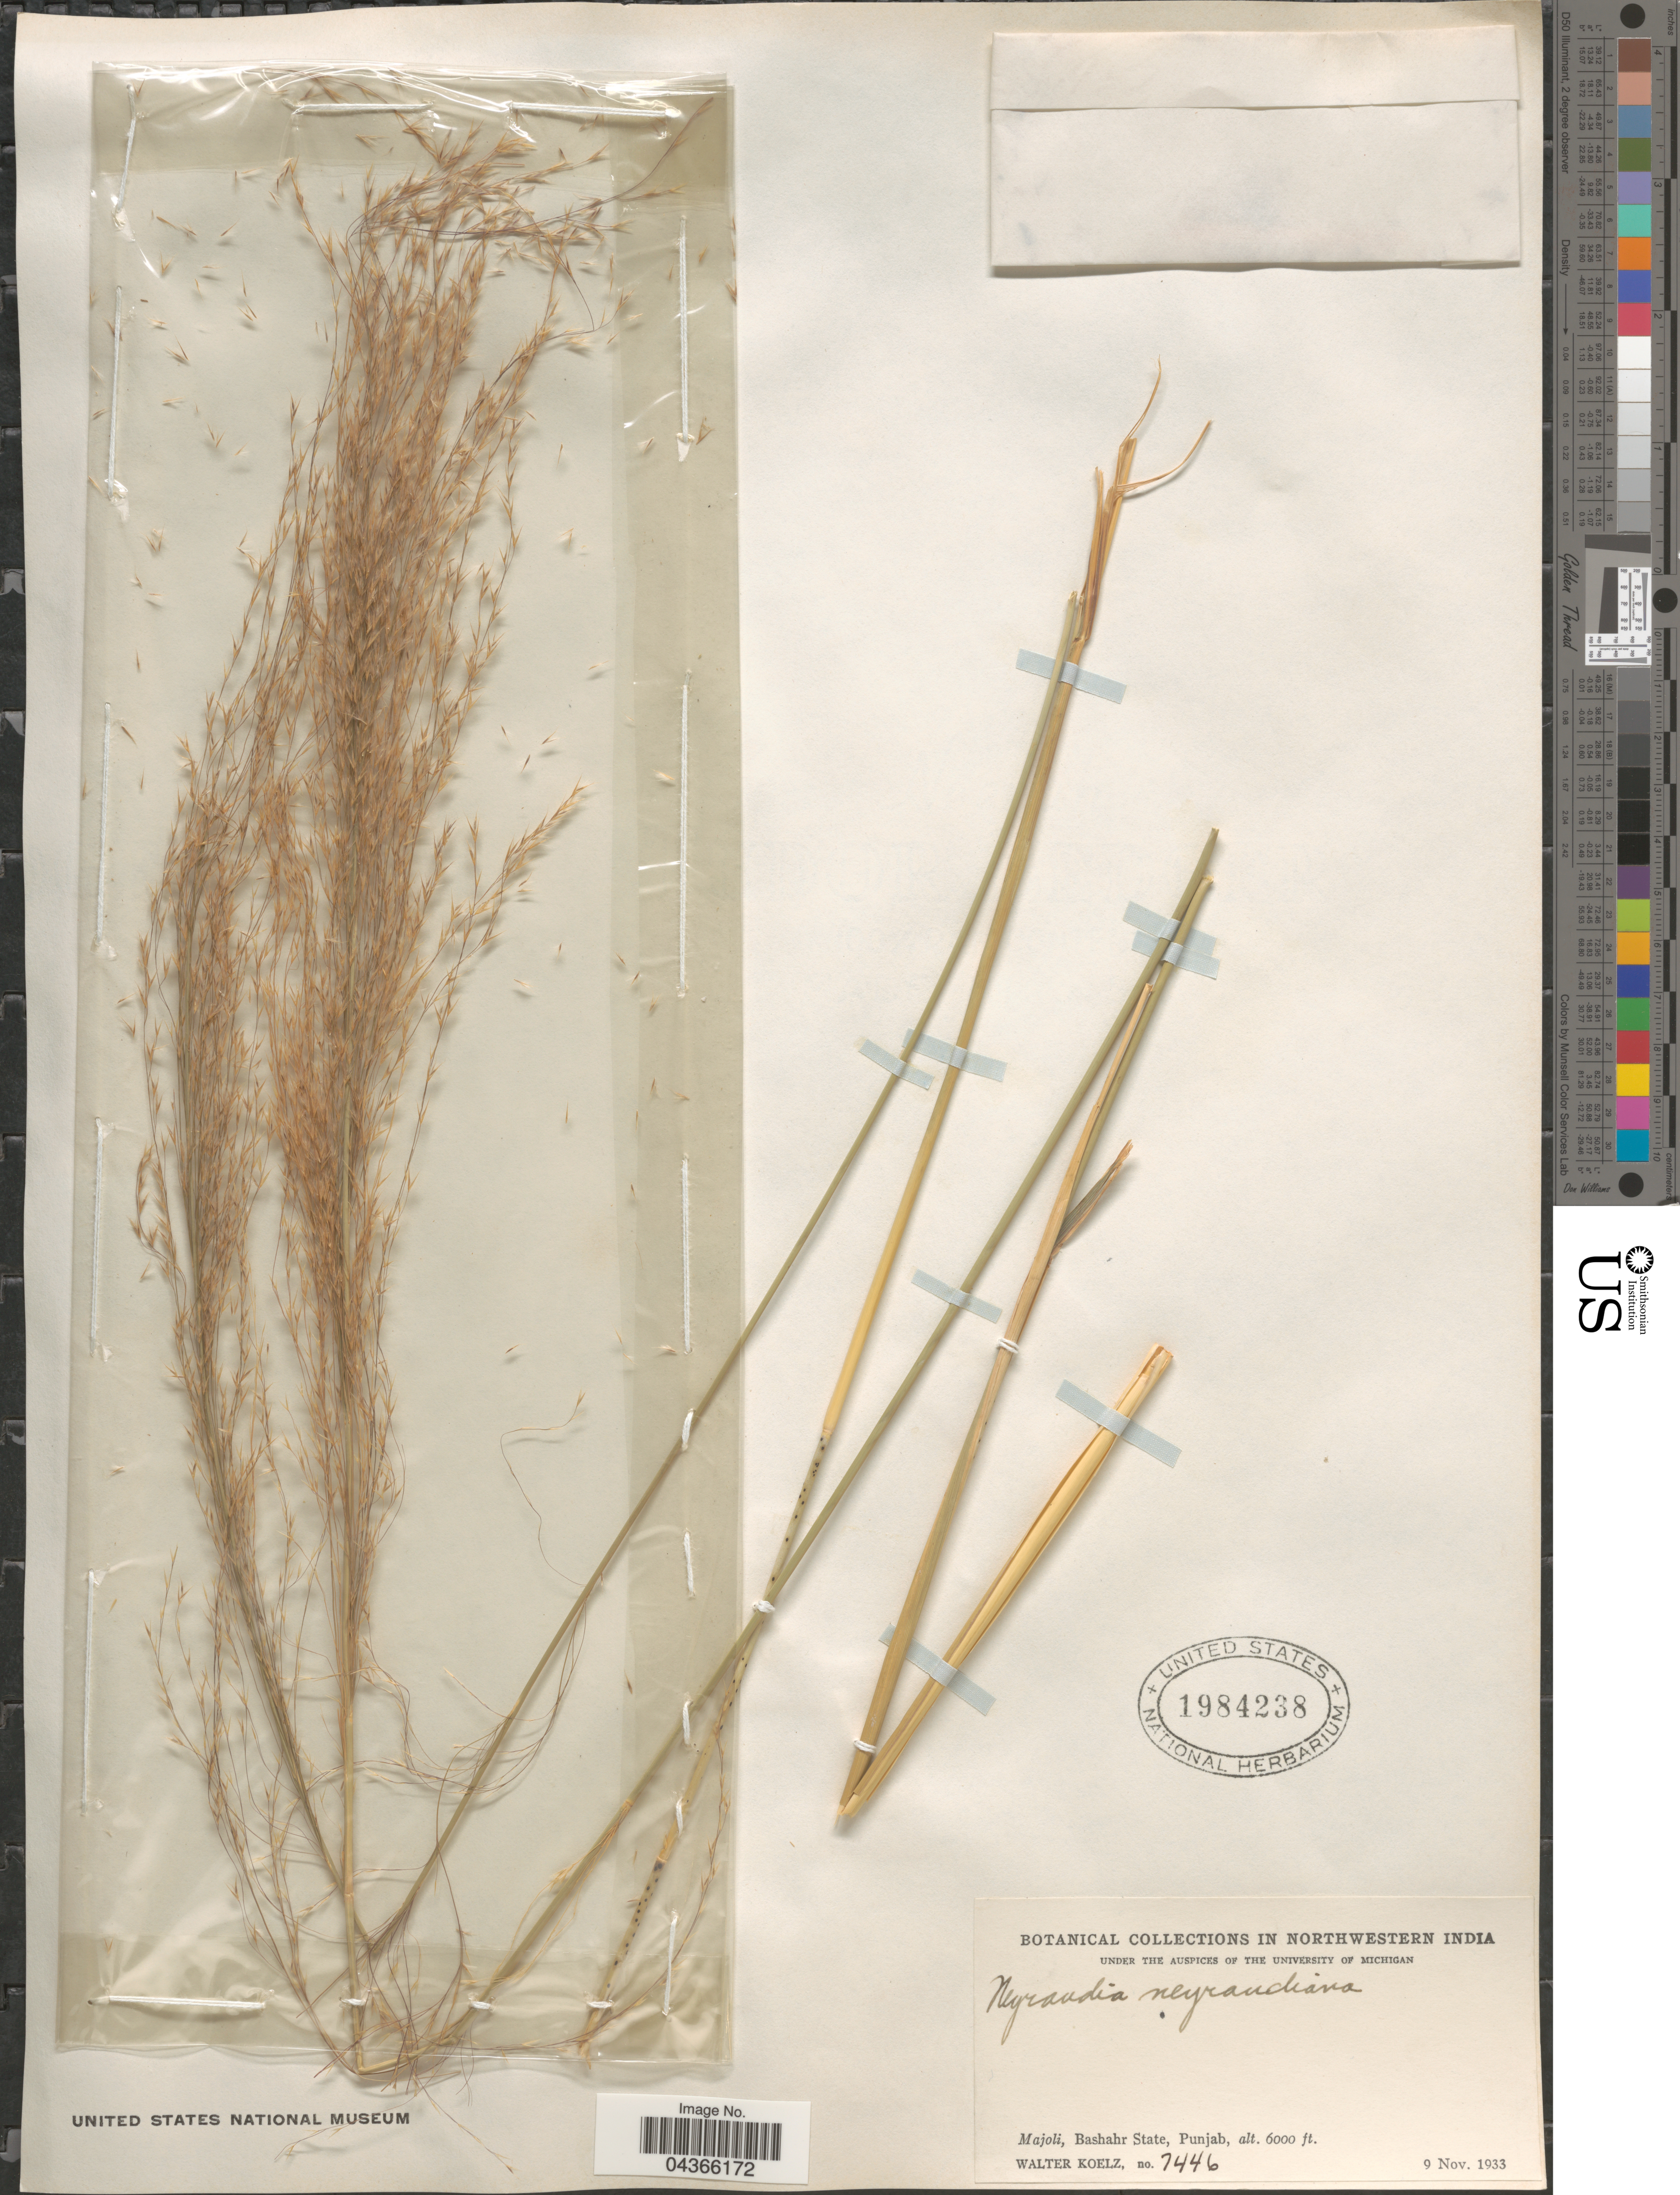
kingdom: Plantae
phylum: Tracheophyta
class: Liliopsida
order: Poales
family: Poaceae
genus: Neyraudia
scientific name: Neyraudia reynaudiana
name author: (Kunth) Keng ex Hitchc.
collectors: W. N. Koelz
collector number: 7446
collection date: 1933-11-09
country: India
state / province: Punjab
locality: Northwestern India. Majoli, Bashahr State.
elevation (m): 1829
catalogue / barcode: US 1984238